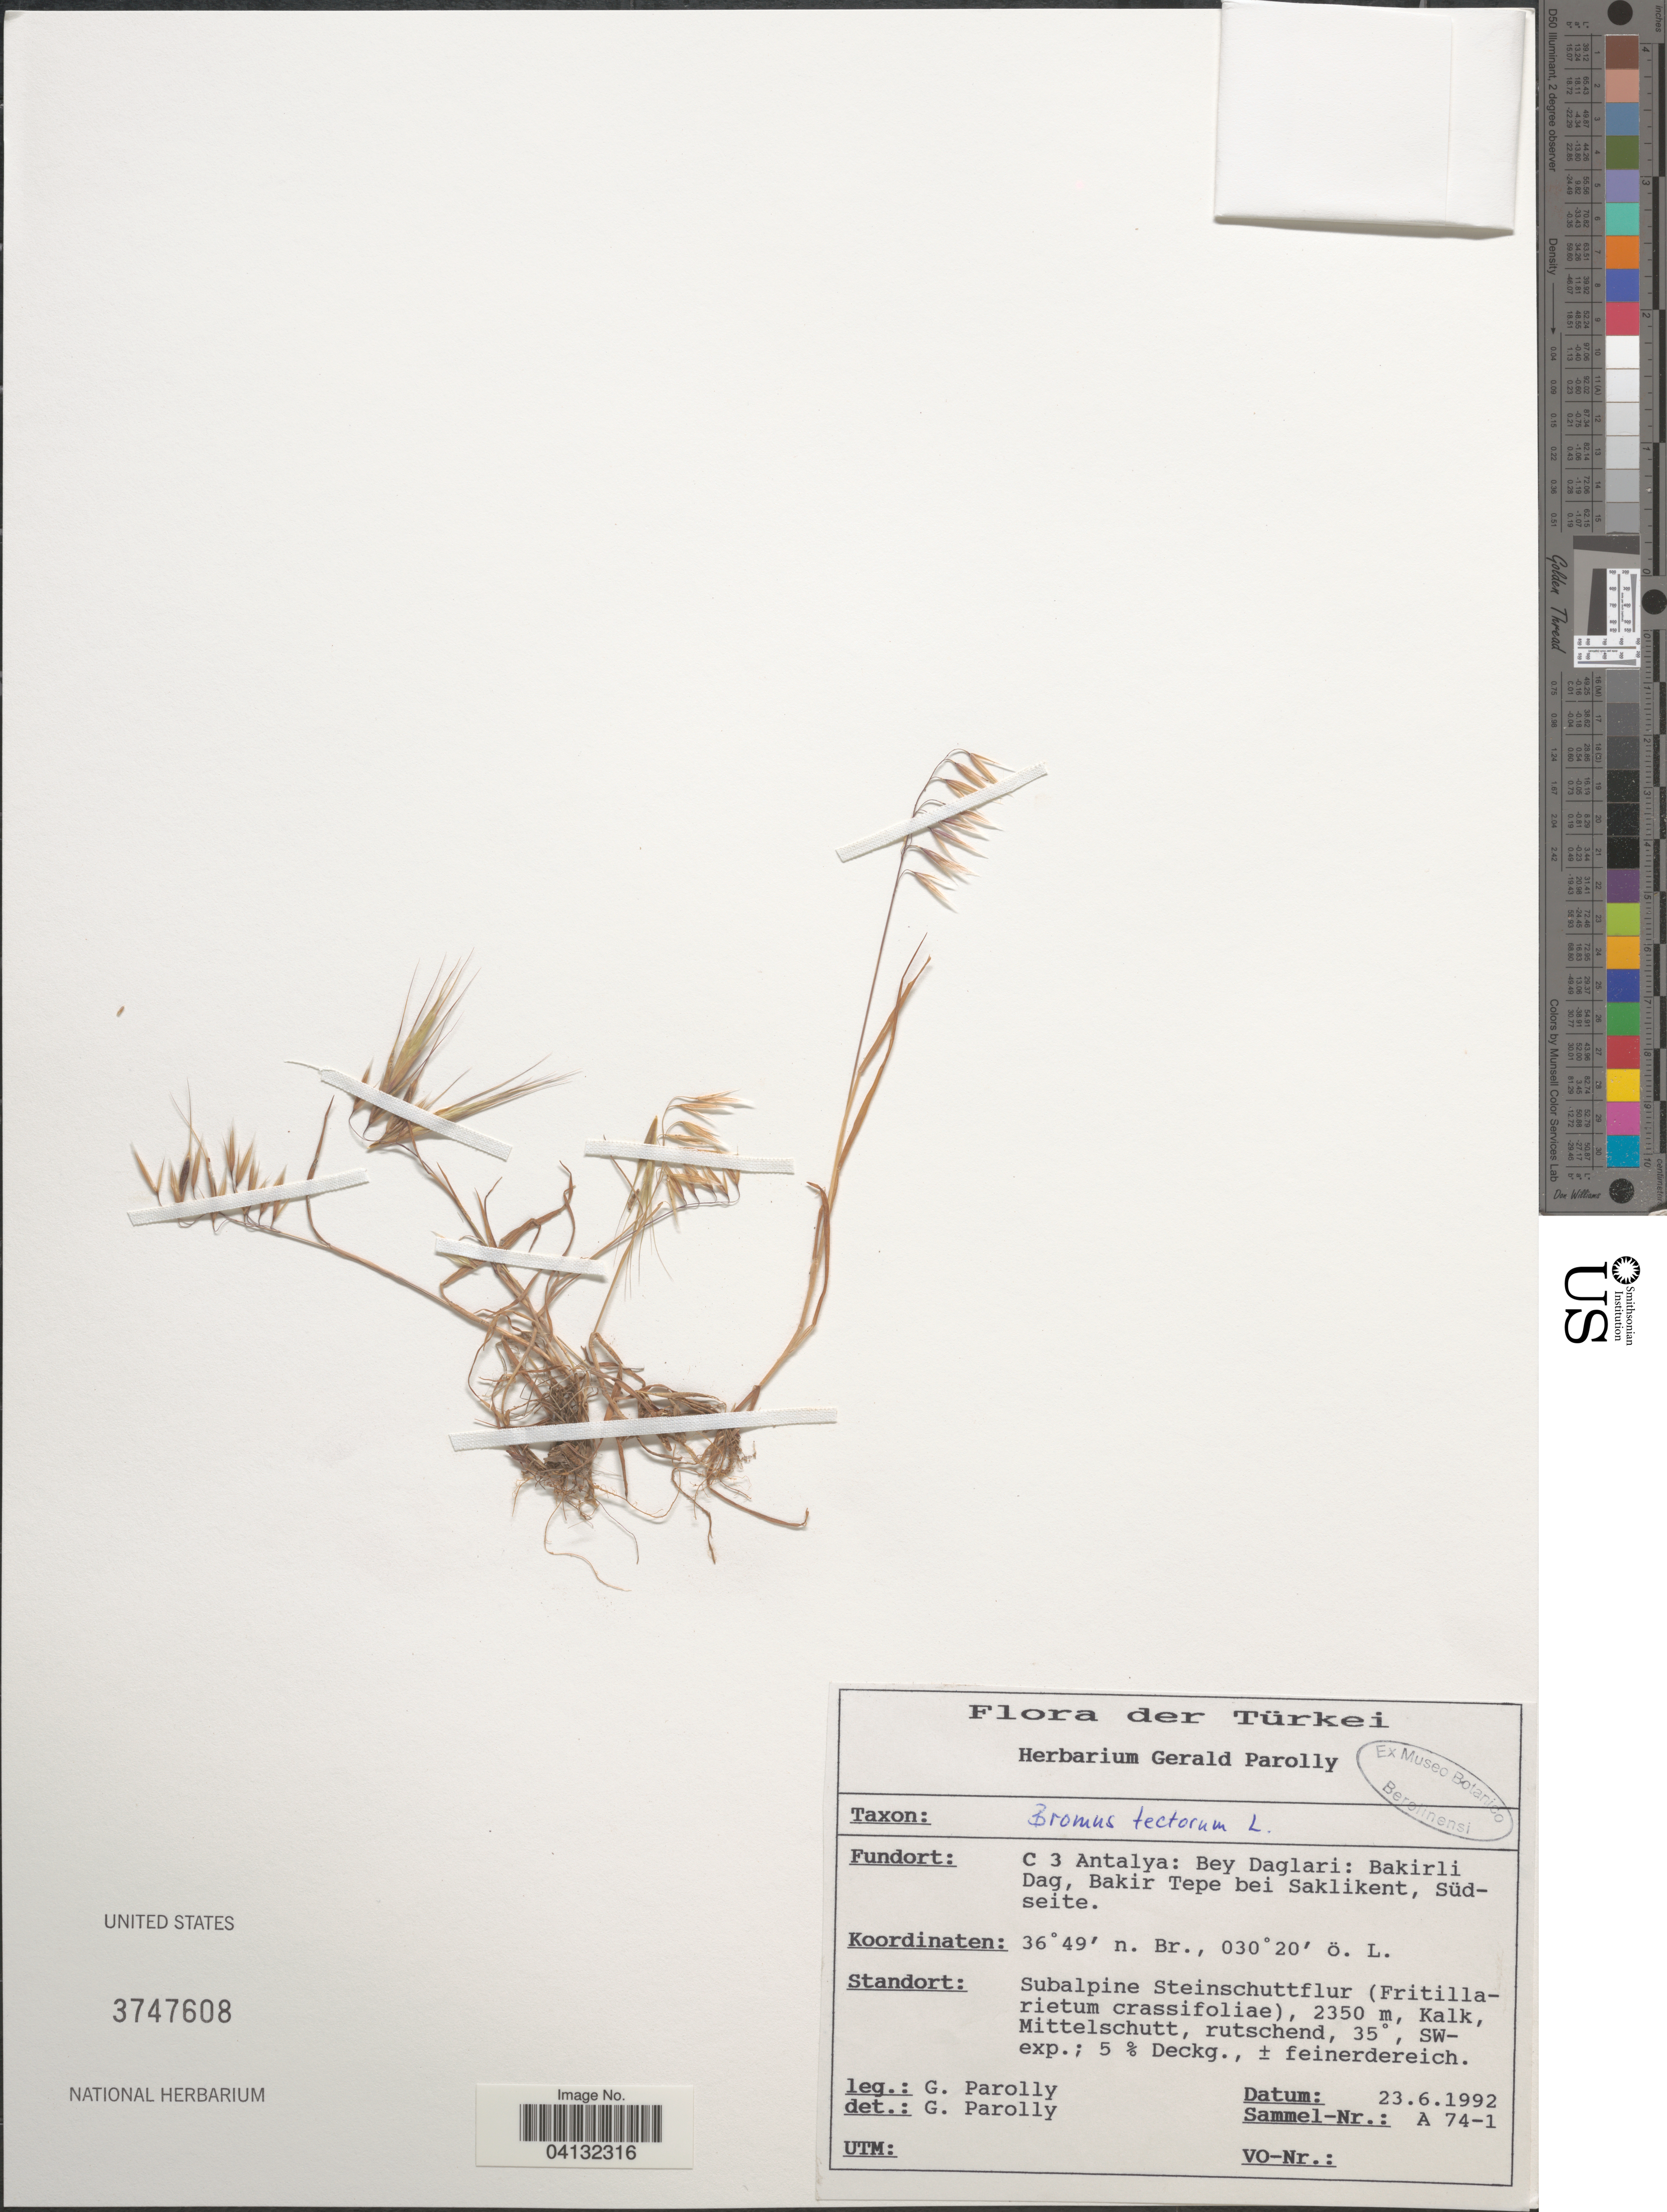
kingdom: Plantae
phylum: Tracheophyta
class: Liliopsida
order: Poales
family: Poaceae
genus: Bromus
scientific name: Bromus tectorum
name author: L.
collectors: G. Parolly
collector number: A74-1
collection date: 1992-06-23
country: Turkey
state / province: Antalya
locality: Türkei. C 3: Bey Daglari: Bakirli Dag, Bakir Tepe bei Saklikent, Südseite. SW-exp.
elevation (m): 2350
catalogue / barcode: US 3747608